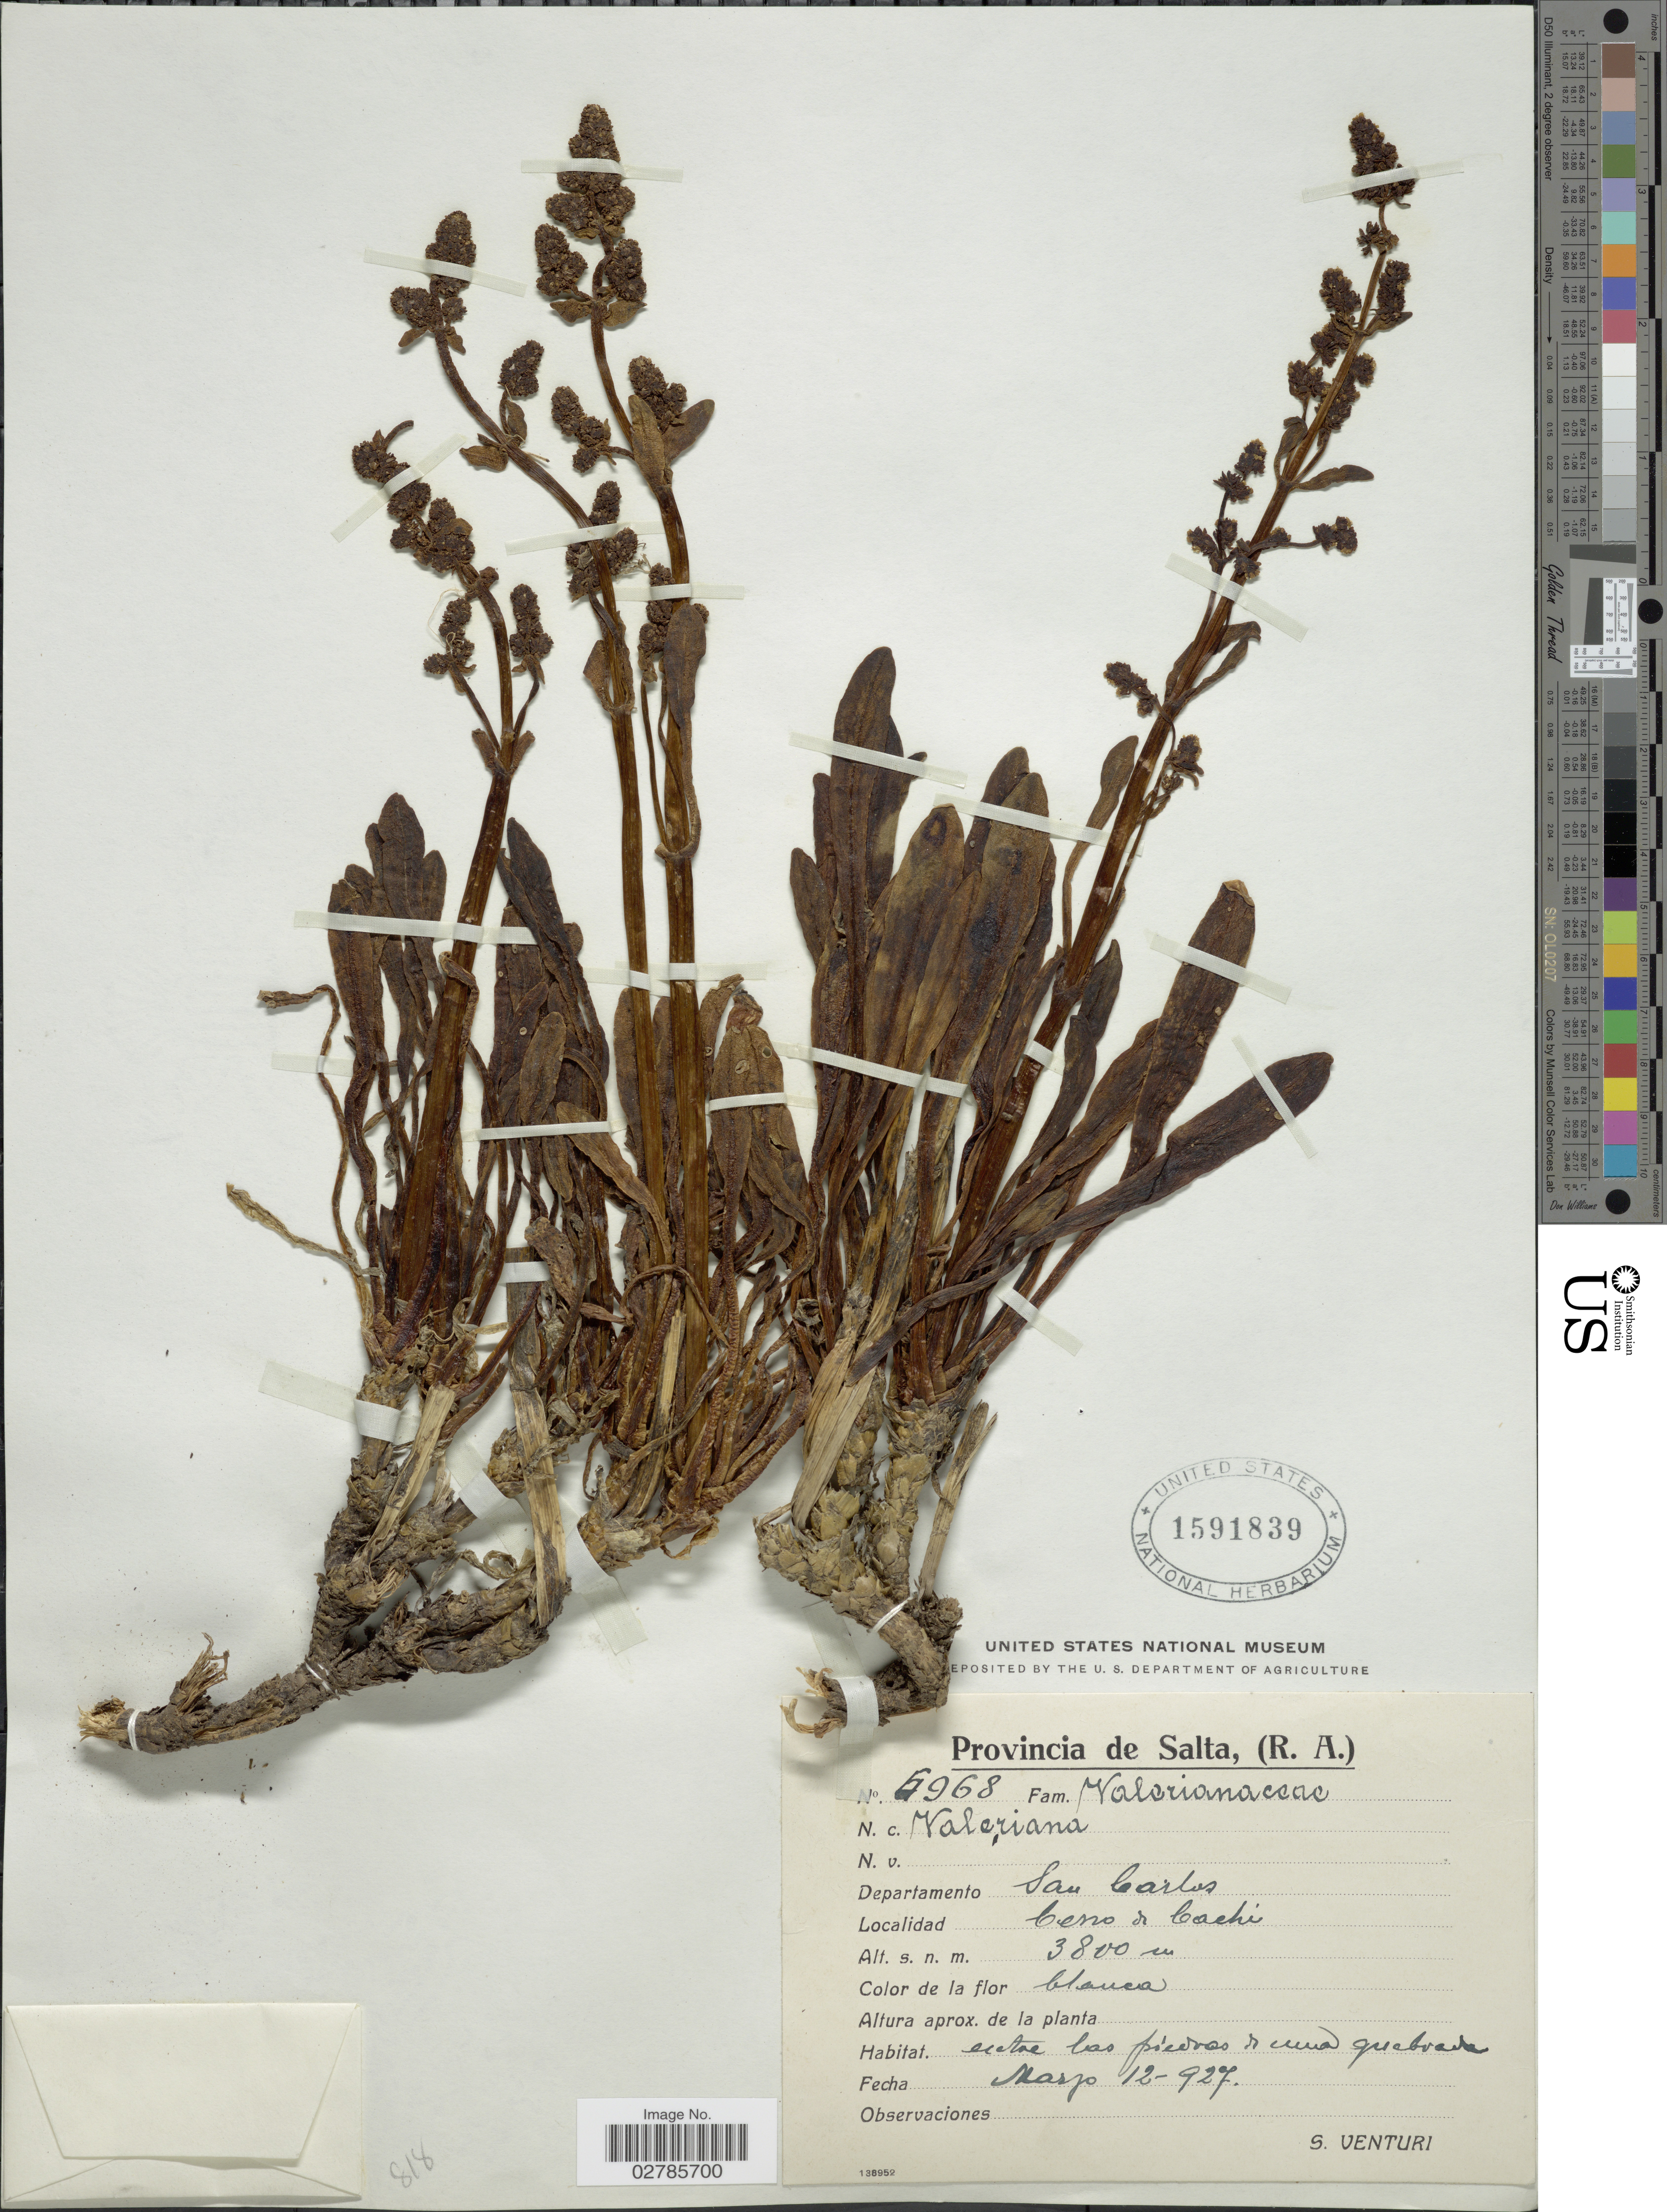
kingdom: Plantae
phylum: Tracheophyta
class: Magnoliopsida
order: Dipsacales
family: Caprifoliaceae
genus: Valeriana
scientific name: Valeriana sp.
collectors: S. Venturi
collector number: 6968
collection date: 1927-03-12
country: Argentina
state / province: Salta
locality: Departamento San Carlos, Cerro de Cachi.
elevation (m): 3800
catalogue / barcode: US 1591839